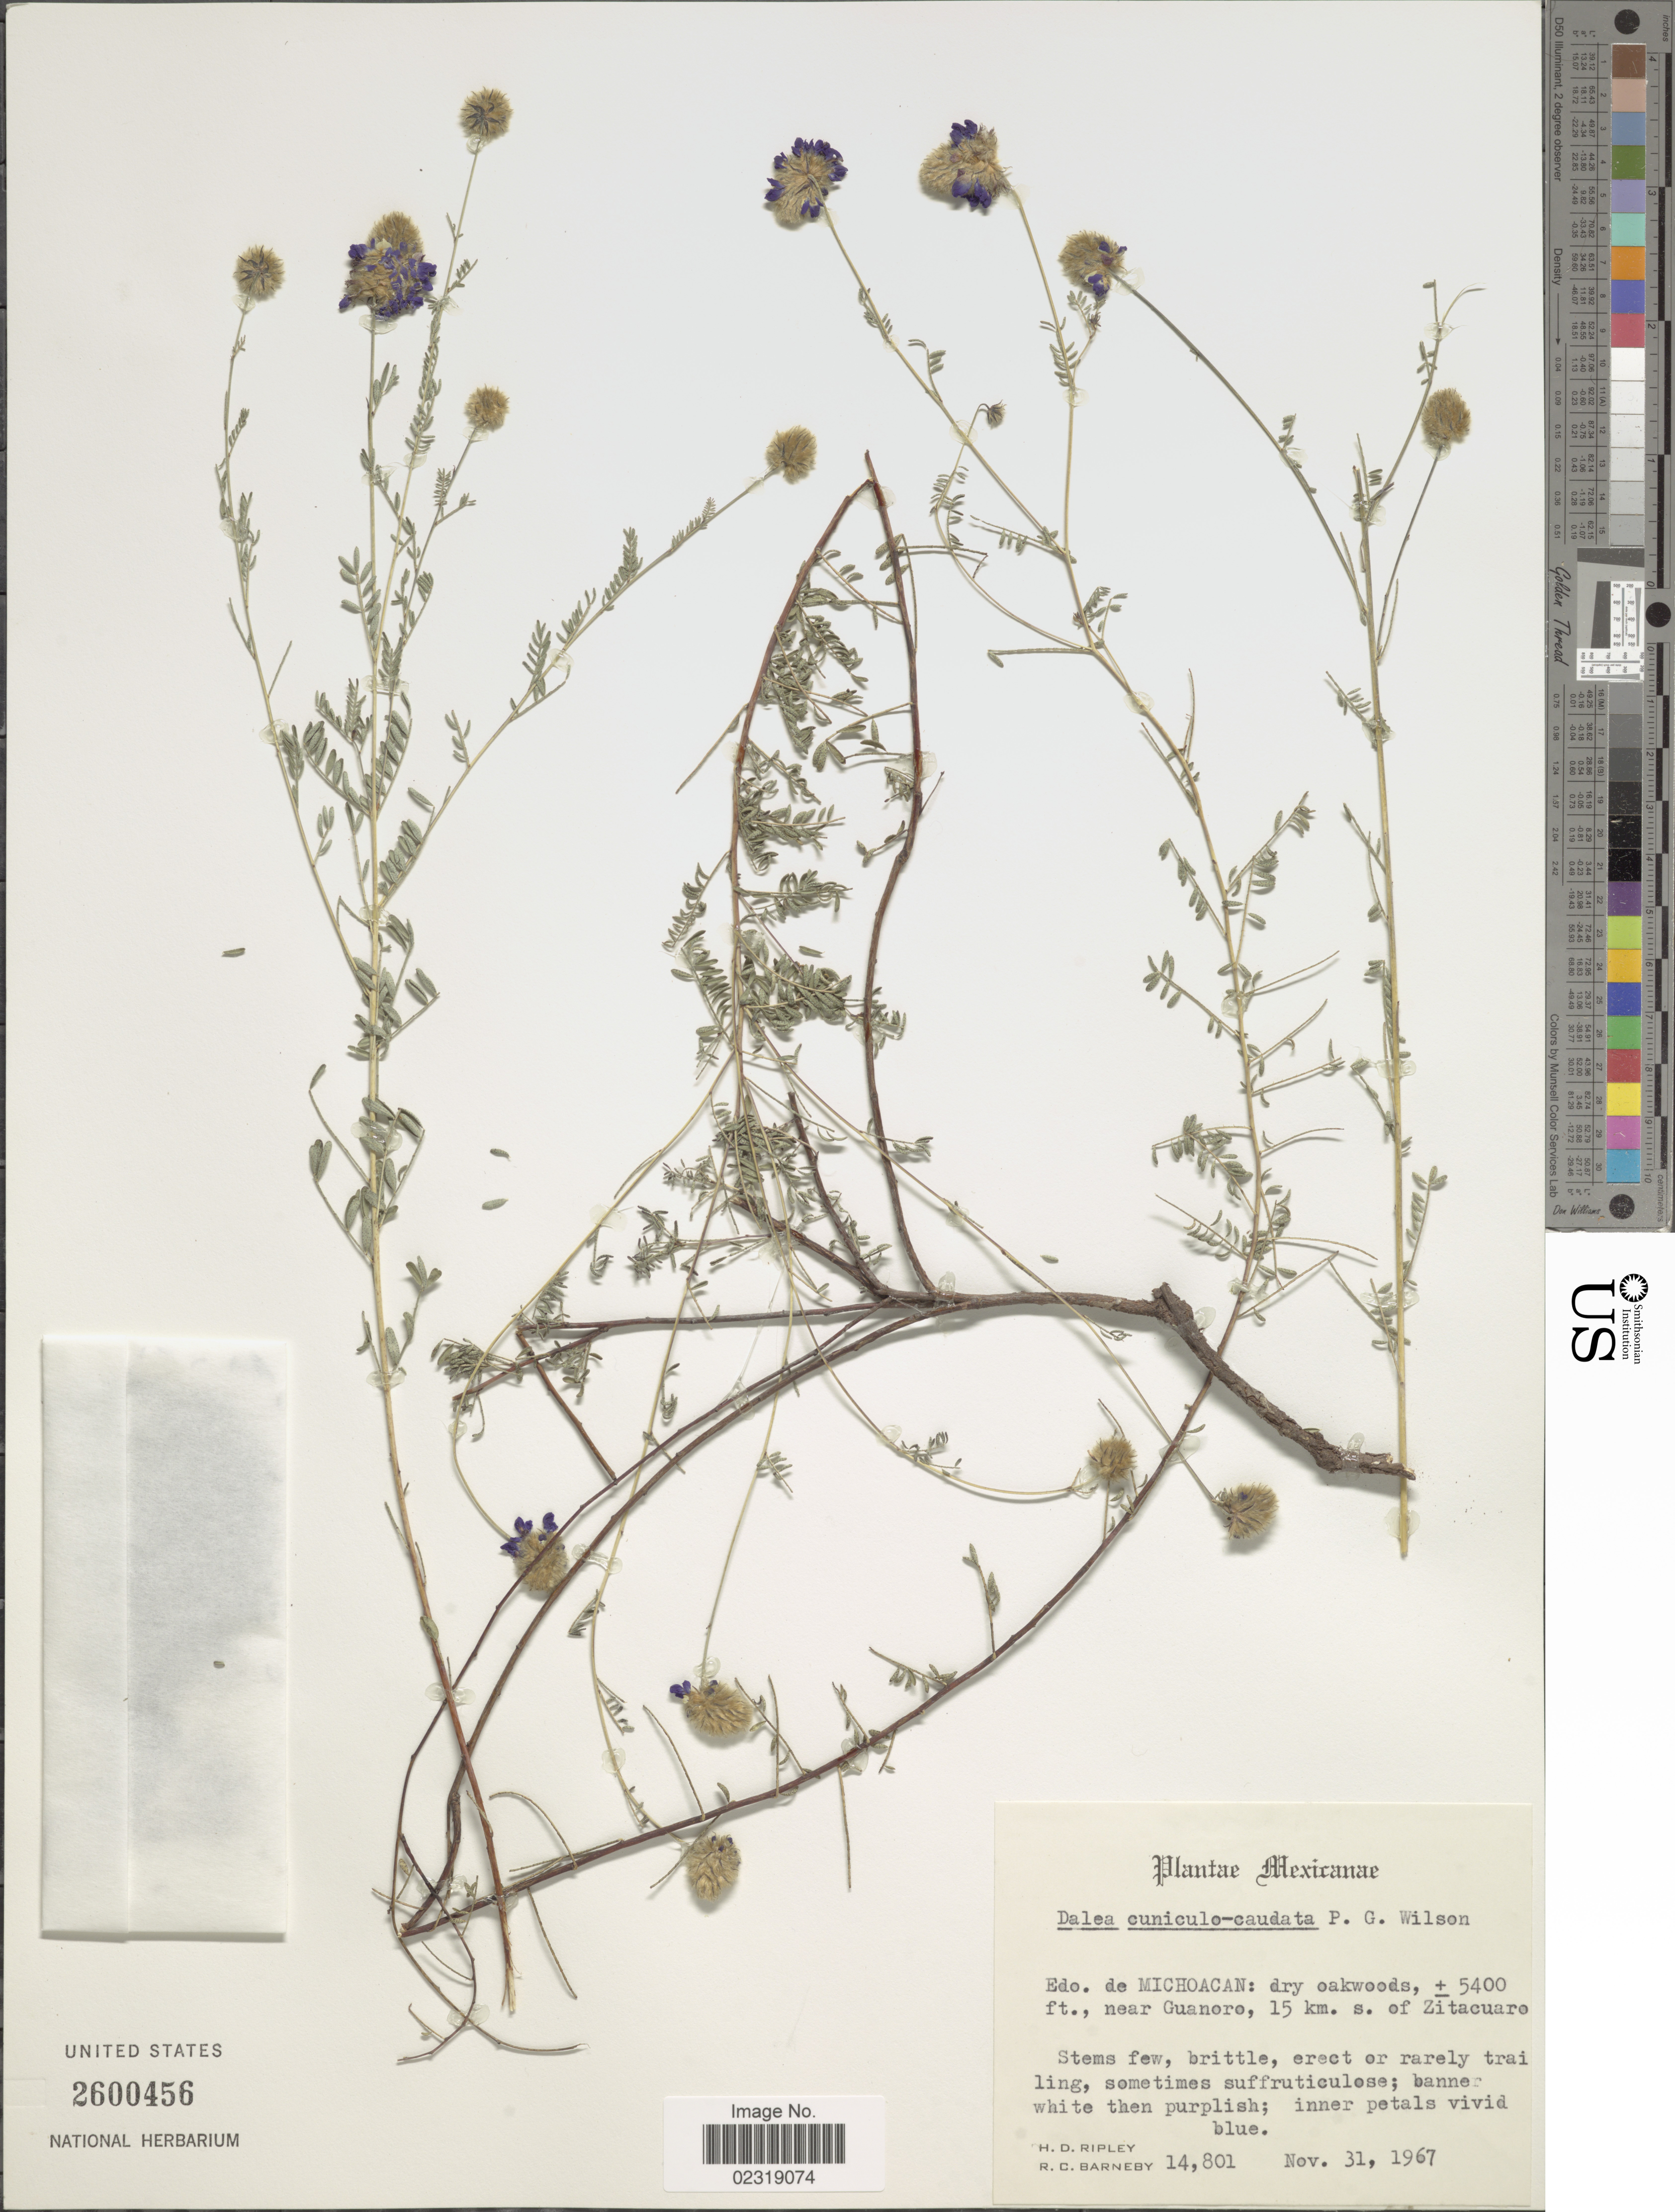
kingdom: Plantae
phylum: Tracheophyta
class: Magnoliopsida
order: Fabales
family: Fabaceae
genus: Dalea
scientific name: Dalea cuniculo-caudata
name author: Paul G. Wilson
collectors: H. Ripley & R. C. Barneby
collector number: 14801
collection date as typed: Transcribed d/m/y: 31/11/1967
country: Mexico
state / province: Michoacán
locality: Edo. de Michoacan; dry oakwoods. Near Guanoro, 15 km s. of Zitacuare.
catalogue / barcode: US 2600456